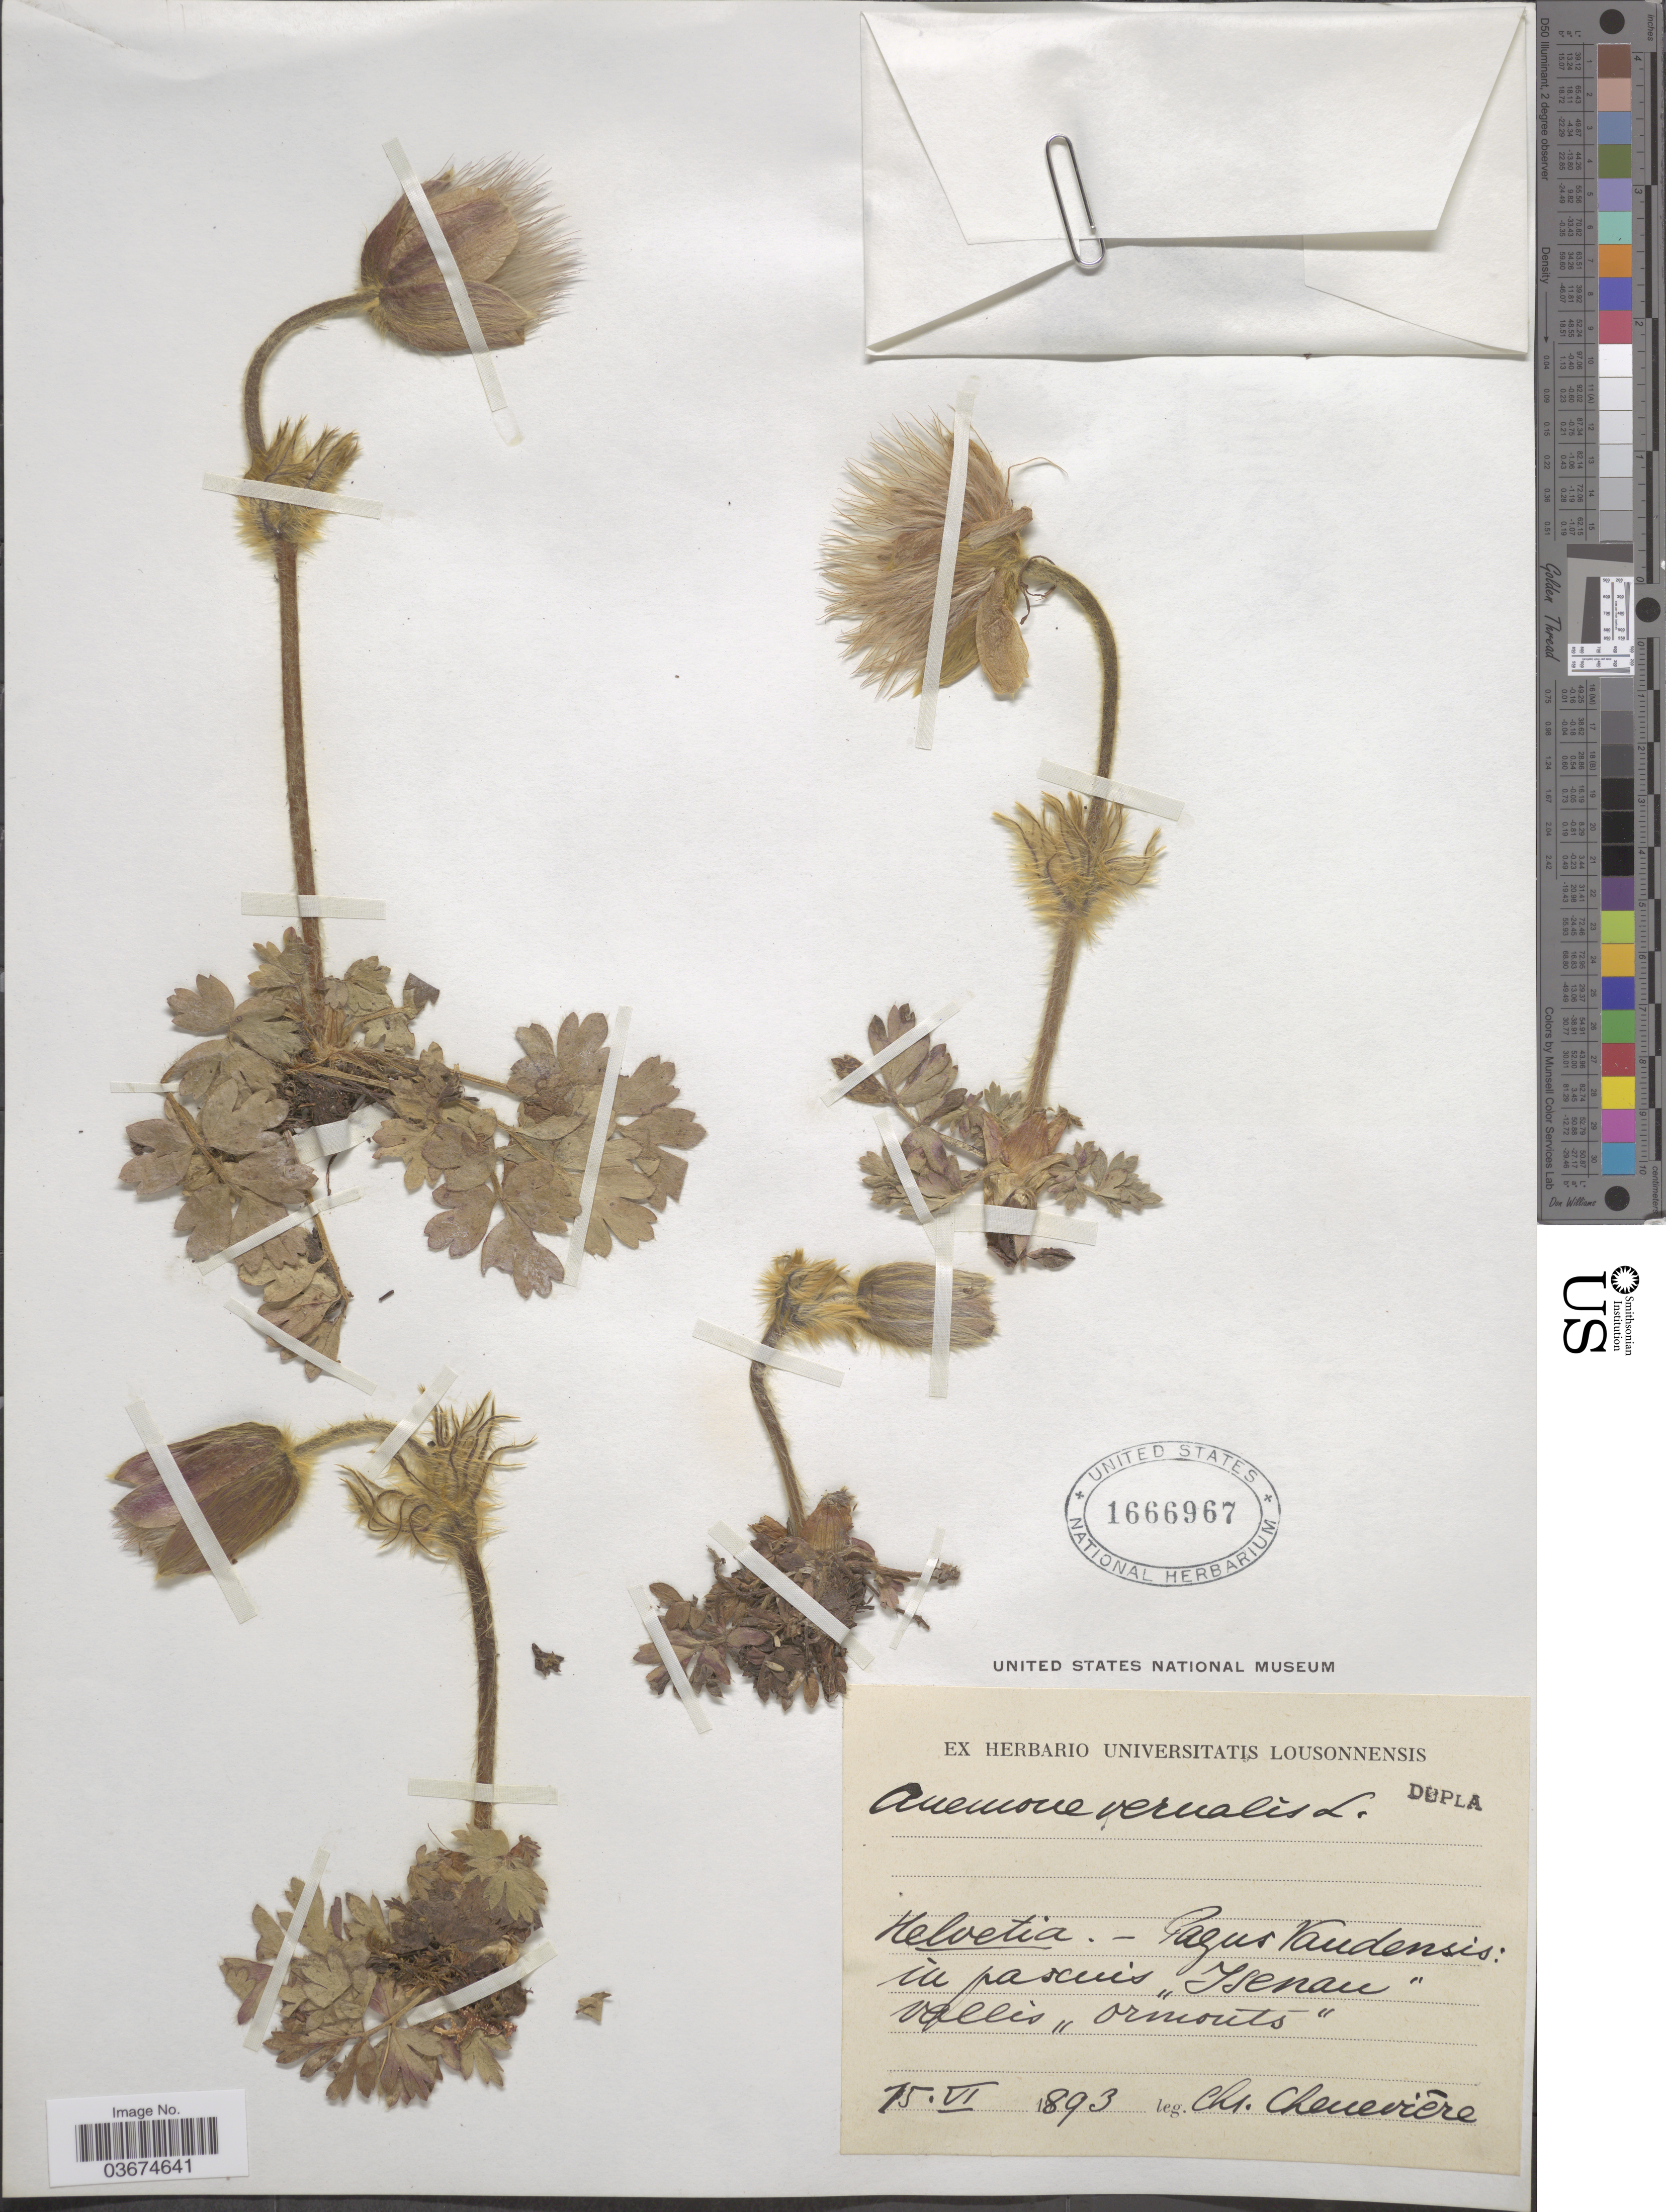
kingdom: Plantae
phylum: Tracheophyta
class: Magnoliopsida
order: Ranunculales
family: Ranunculaceae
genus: Pulsatilla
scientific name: Pulsatilla vernalis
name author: (L.) Mill.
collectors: C. Cheneviere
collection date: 1893-06-15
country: Switzerland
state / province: Vaud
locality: Helvetica. - Pagus Vaudensis: in pascuis "Isenau". vallis "ormouts".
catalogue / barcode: US 1666967